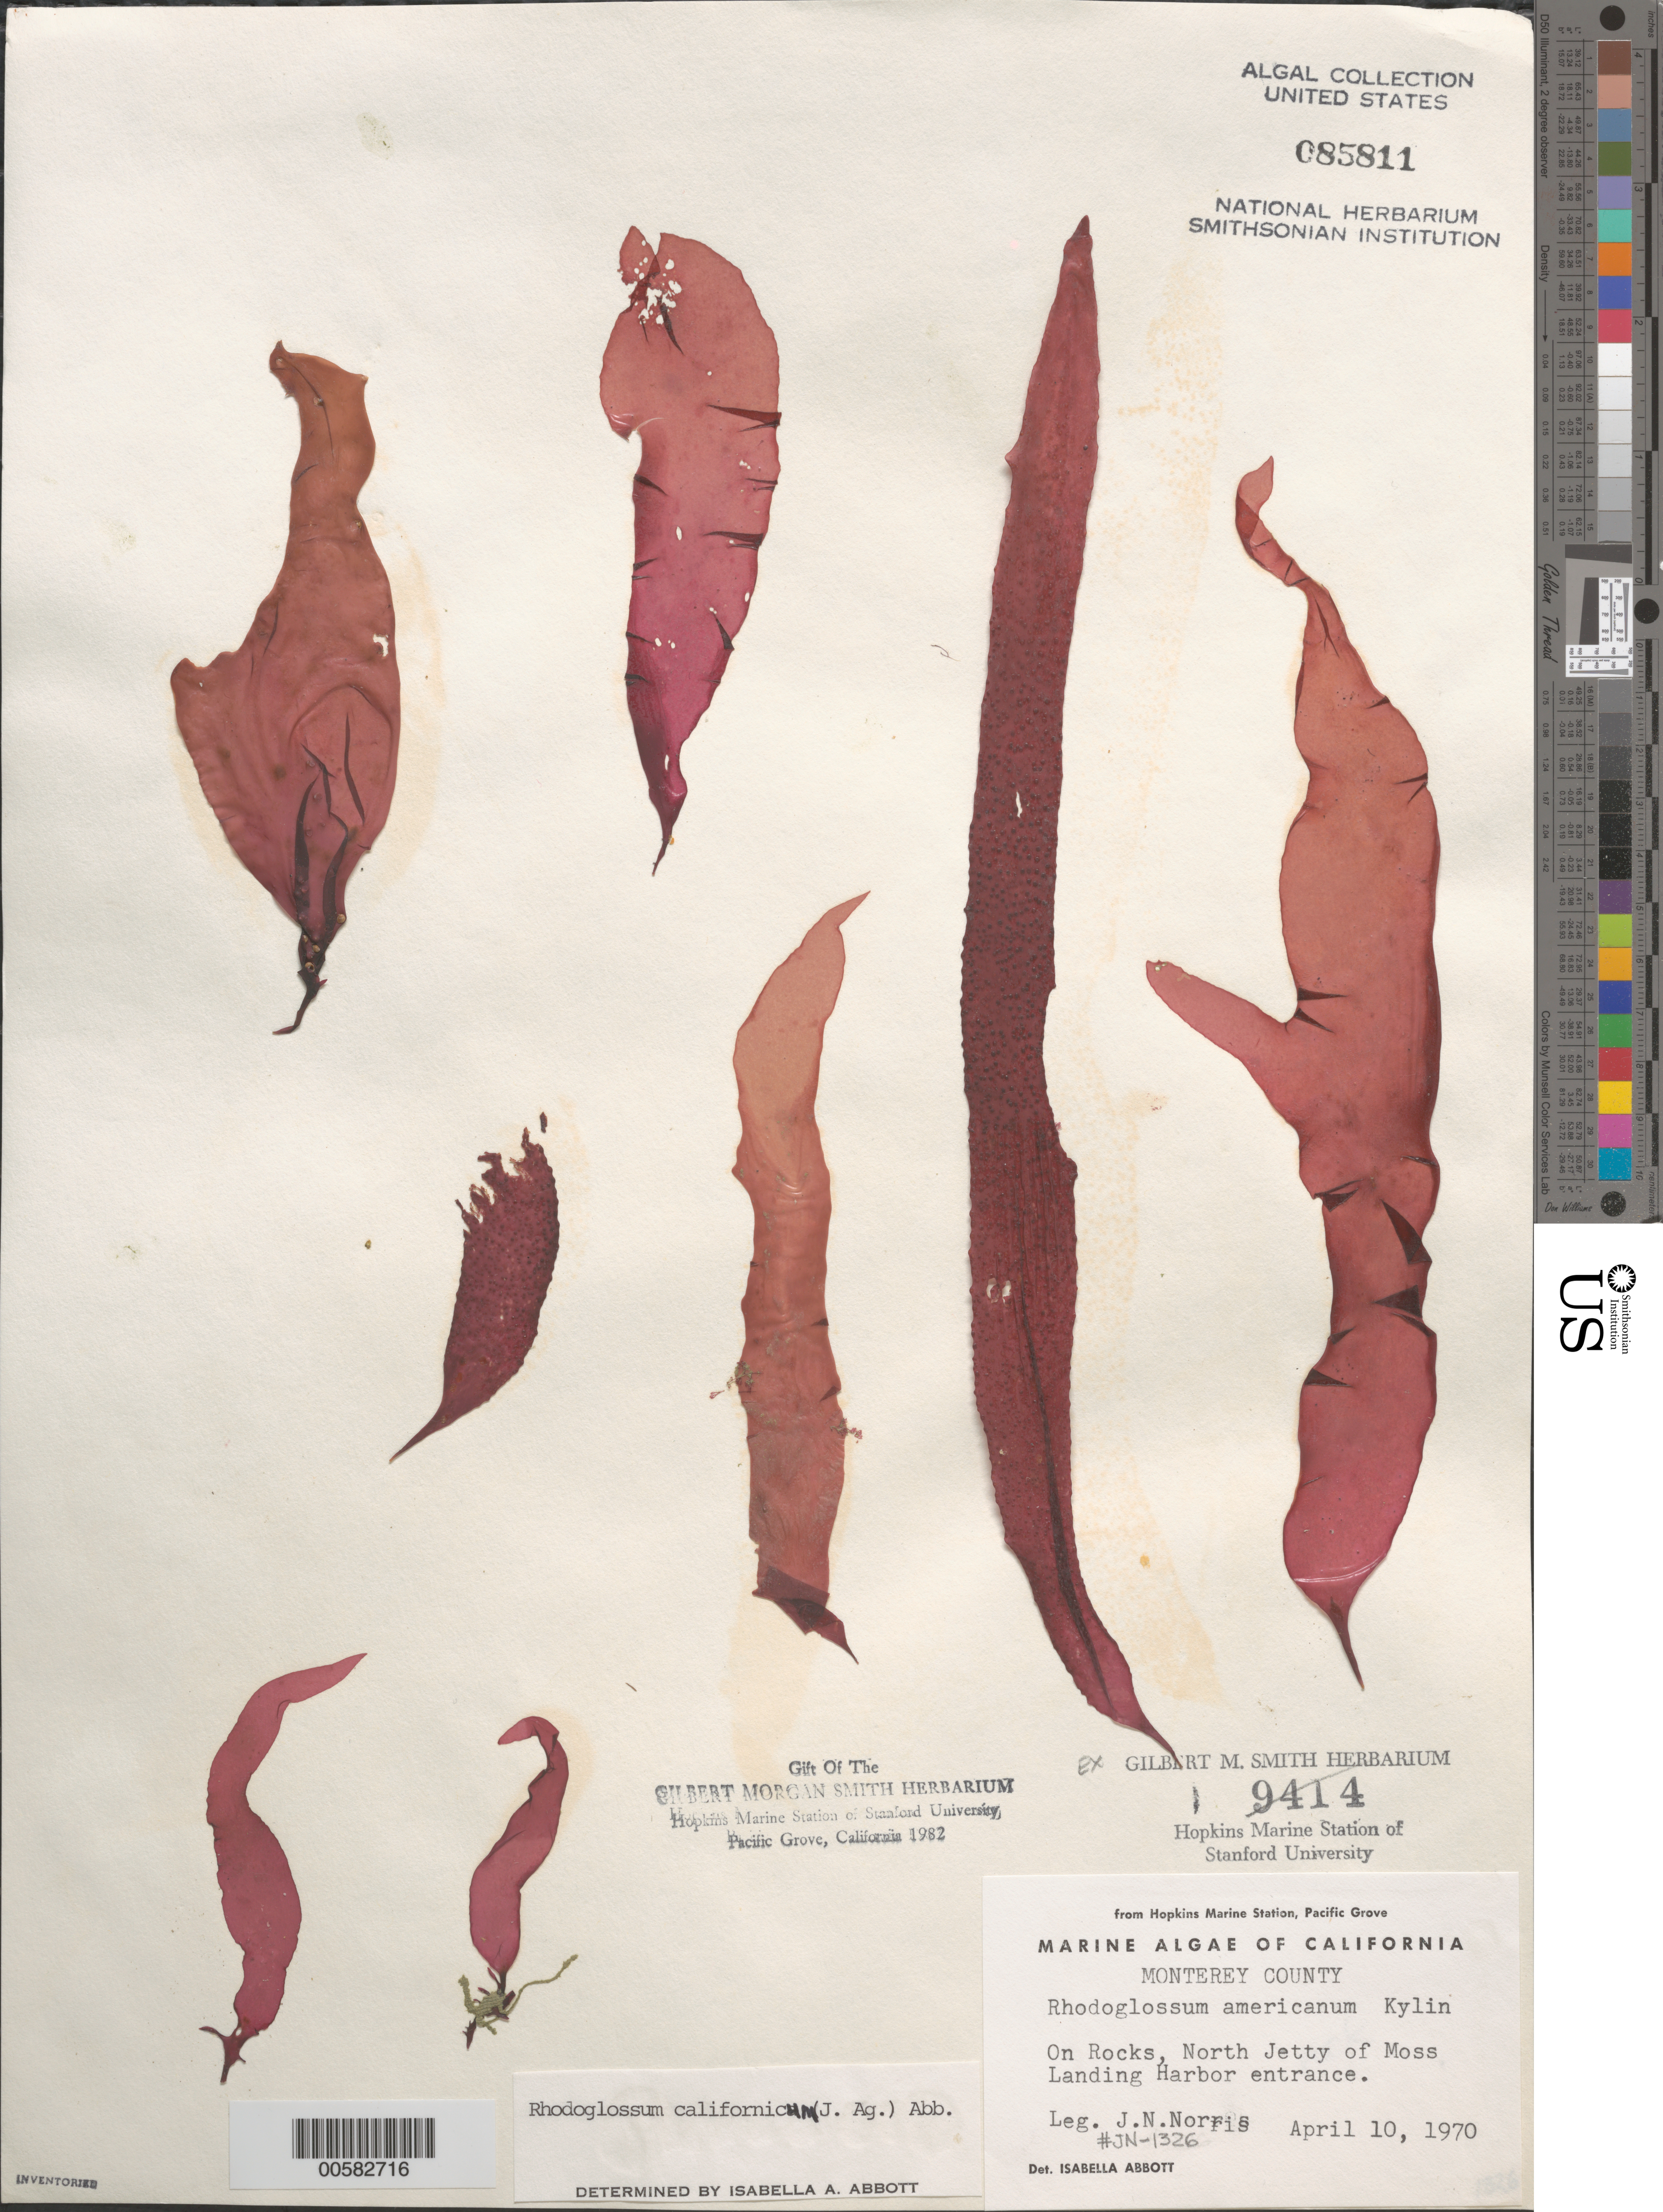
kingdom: Plantae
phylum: Rhodophyta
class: Florideophyceae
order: Gigartinales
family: Gigartinaceae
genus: Mazzaella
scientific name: Mazzaella californica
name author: (J. Agardh) G. De Toni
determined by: Algae name updating Project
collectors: J. N. Norris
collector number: JN-1326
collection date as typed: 10 Apr 1970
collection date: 1970-04-10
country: United States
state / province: California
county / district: Monterey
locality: Moss Landing Harbor entrance, north jetty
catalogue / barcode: US 85811